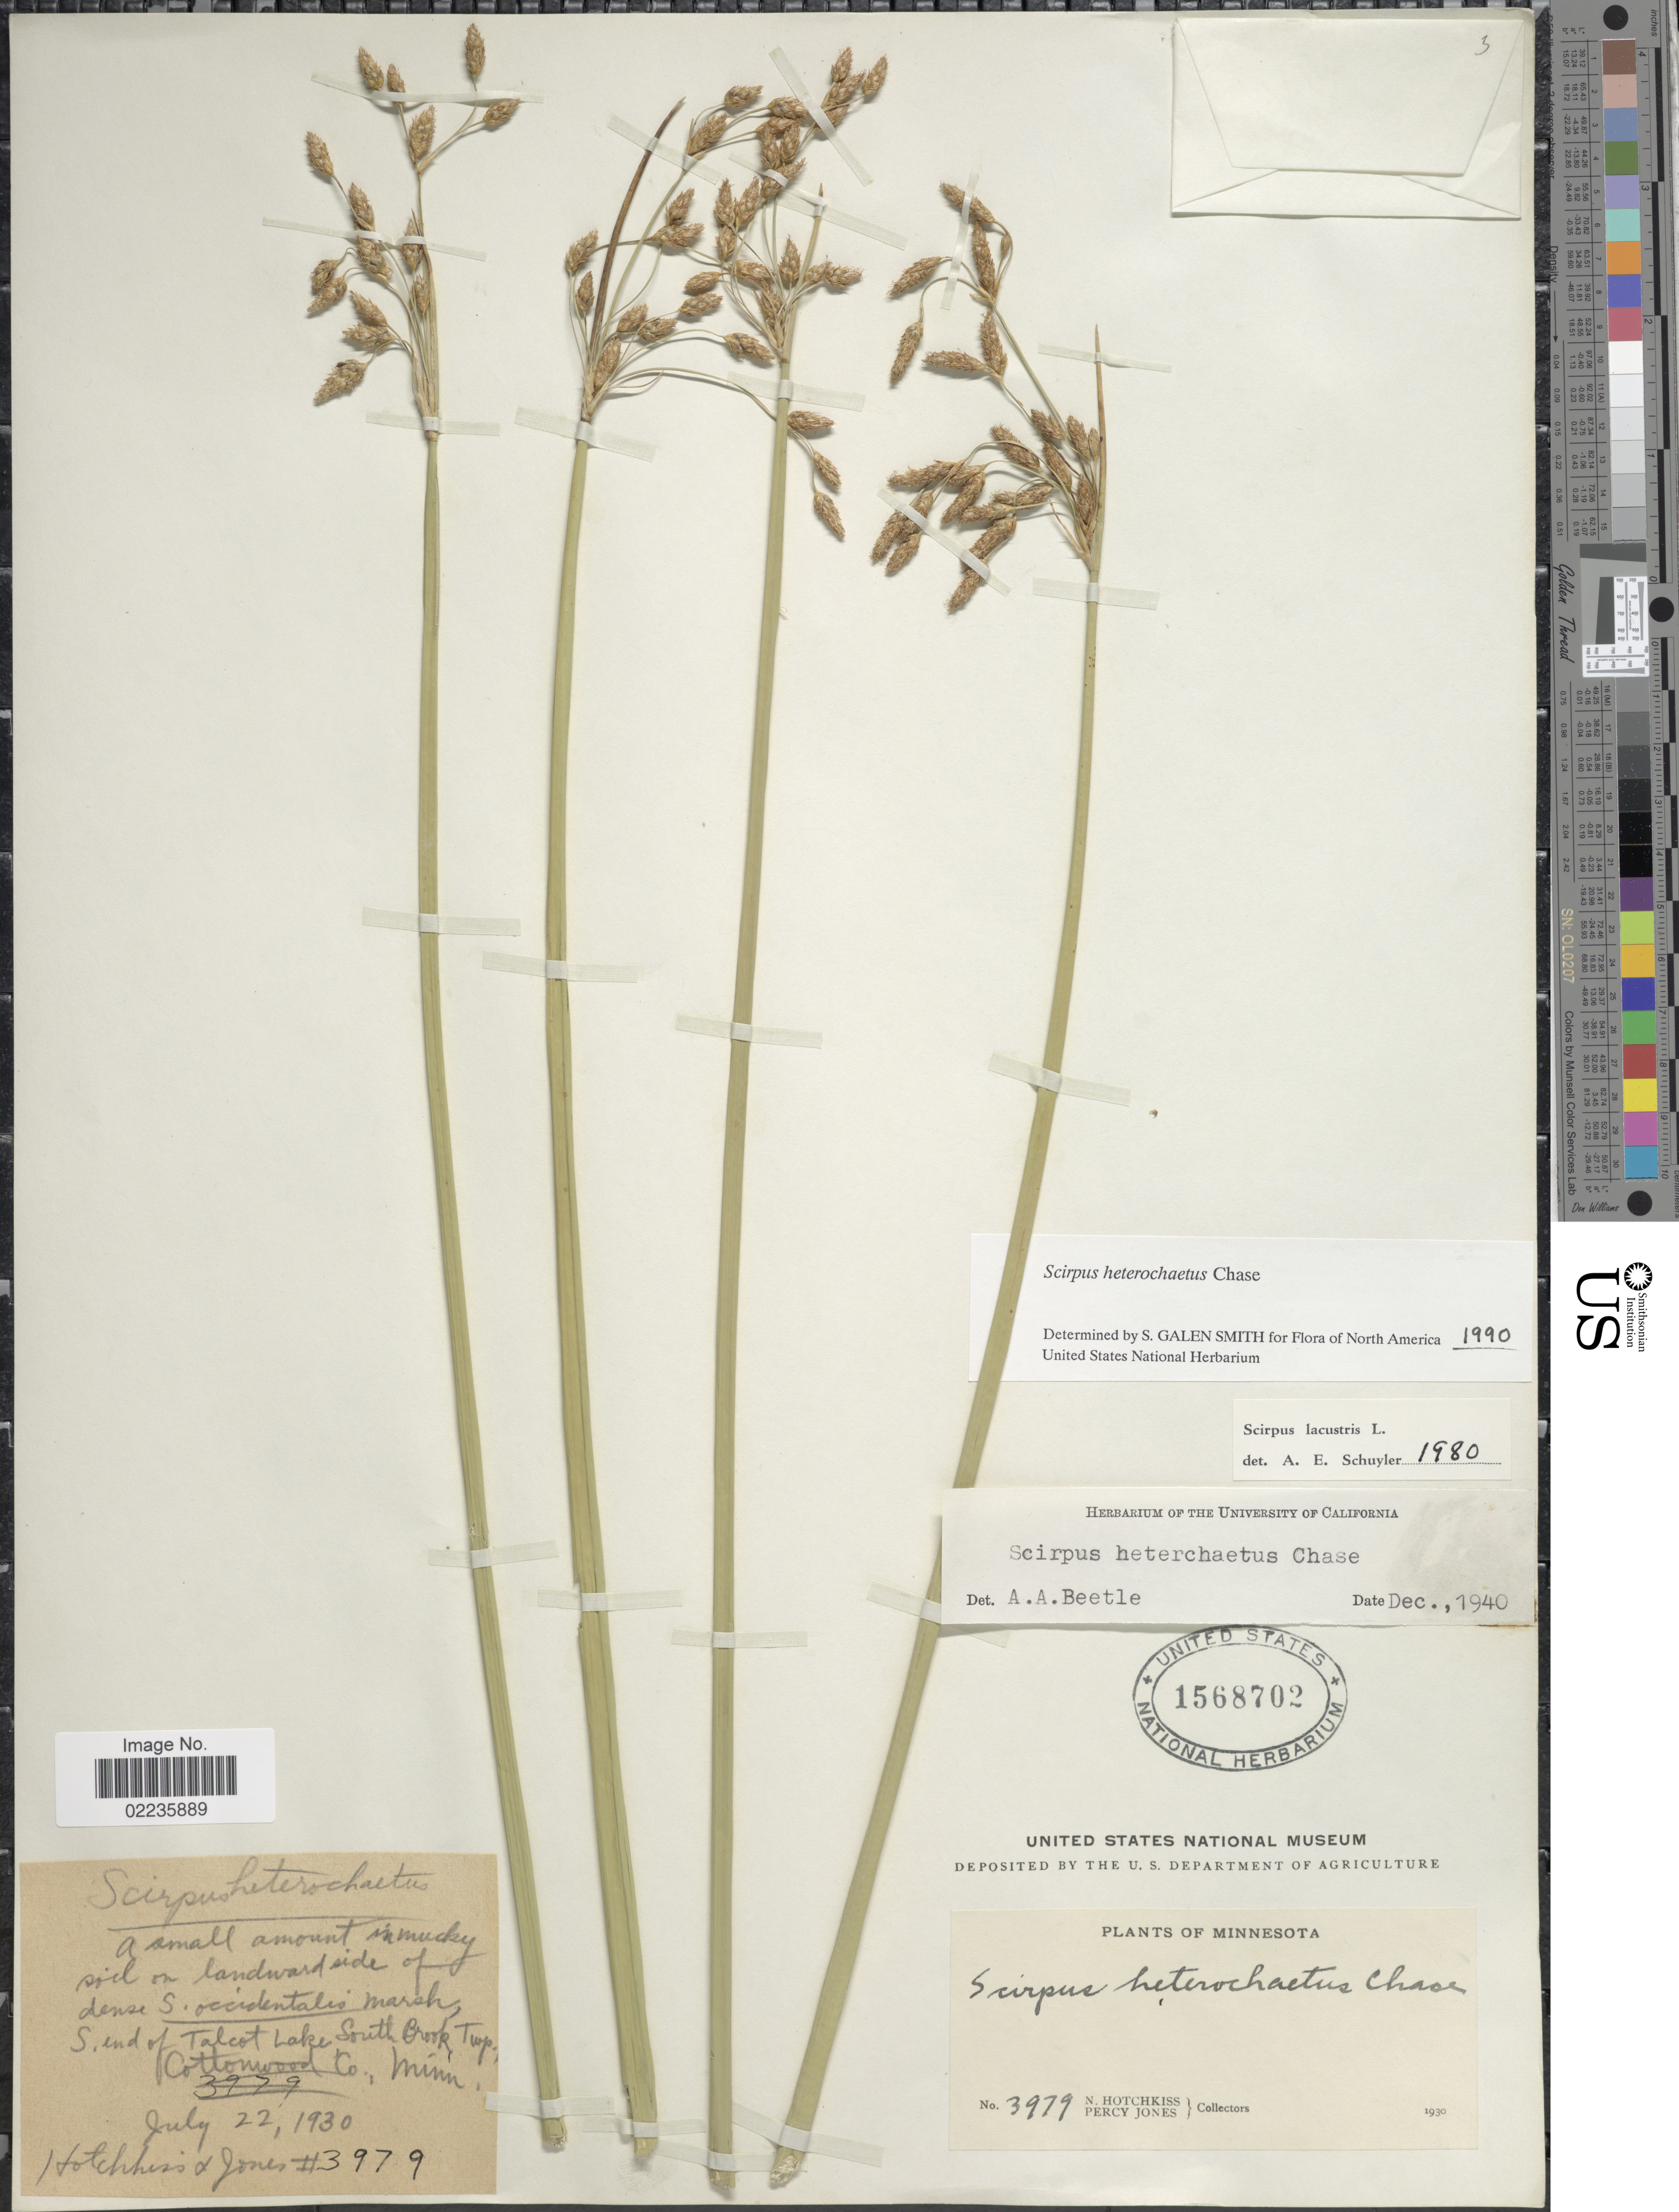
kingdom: Plantae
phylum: Tracheophyta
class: Liliopsida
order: Poales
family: Cyperaceae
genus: Schoenoplectus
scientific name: Schoenoplectus heterochaetus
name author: (Chase) Soják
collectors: N. Hotchkiss & P. Jones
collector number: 3979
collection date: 1930-07-22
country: United States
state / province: Minnesota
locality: S. end of Talcot Lake South Crook Twp. Cottonwood Co., Minn.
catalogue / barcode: US 1568702